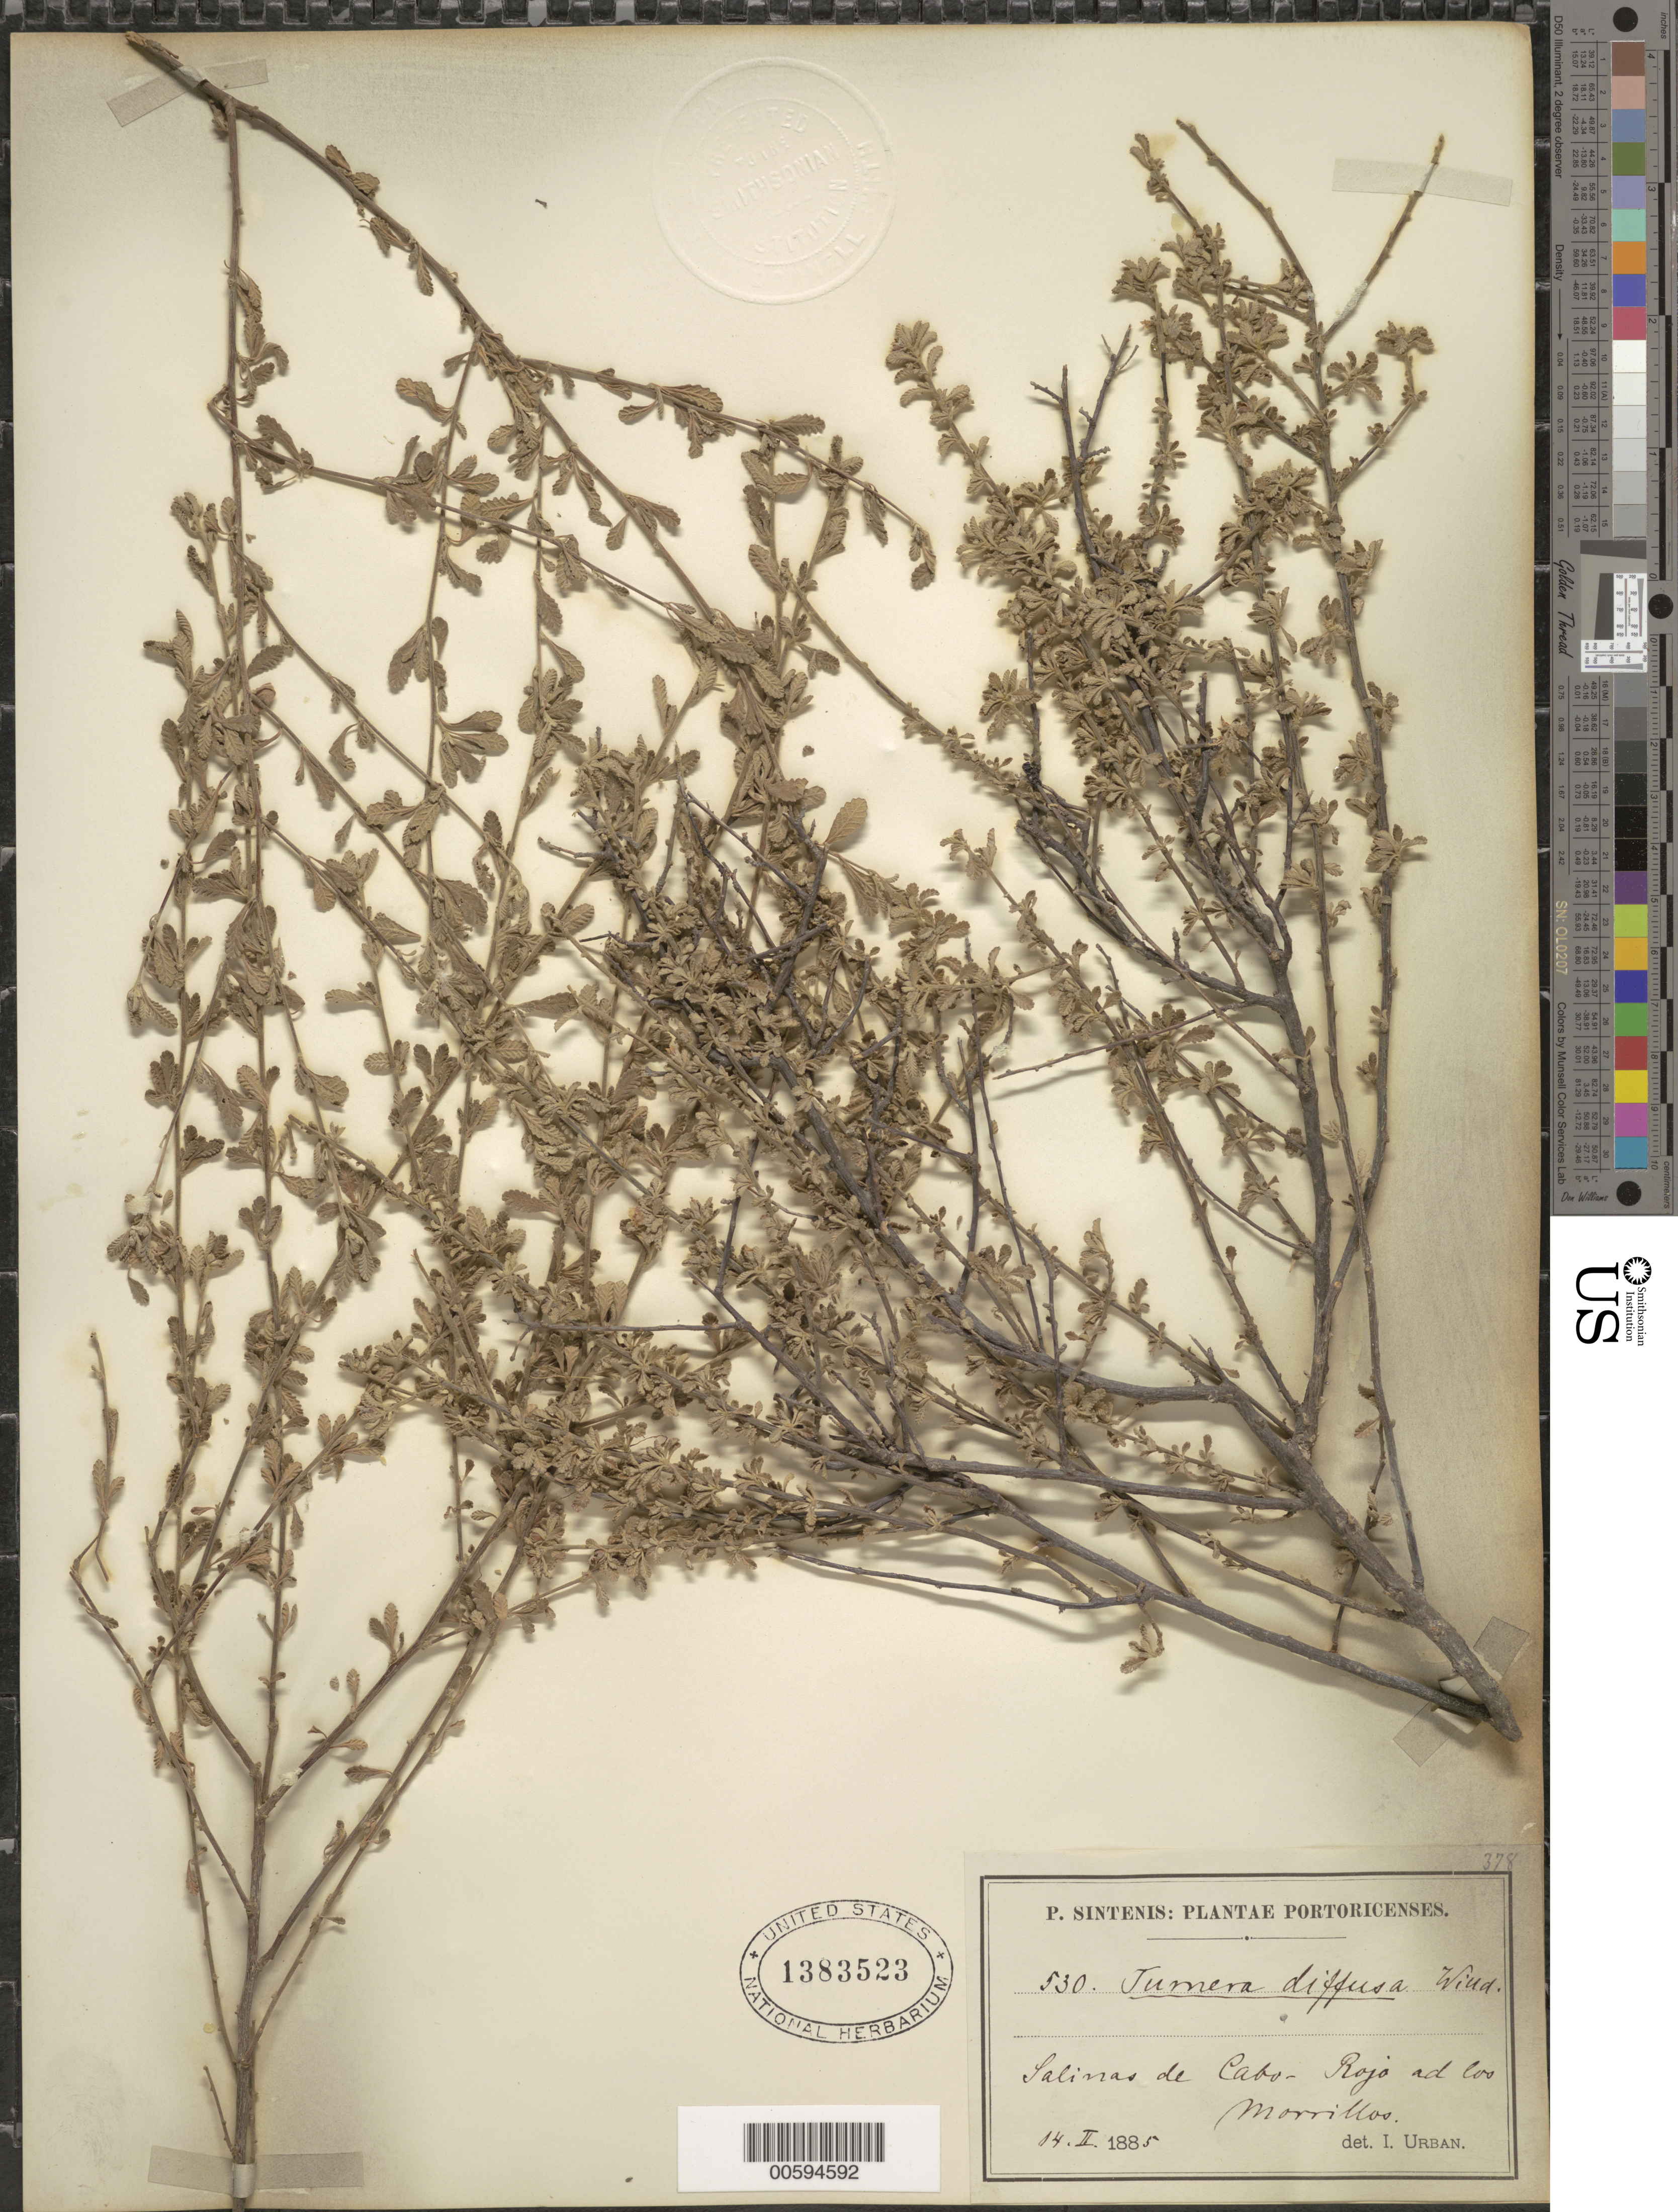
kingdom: Plantae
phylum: Tracheophyta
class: Magnoliopsida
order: Malpighiales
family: Turneraceae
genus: Turnera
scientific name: Turnera diffusa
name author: Willd. ex Schult.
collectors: P. Sintenis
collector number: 530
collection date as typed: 14 Feb 1885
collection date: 1885-02-14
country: Puerto Rico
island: Greater Antilles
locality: Salinas de Cabo-Rojo, Rojo ad los Morrillos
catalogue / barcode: US 1383523